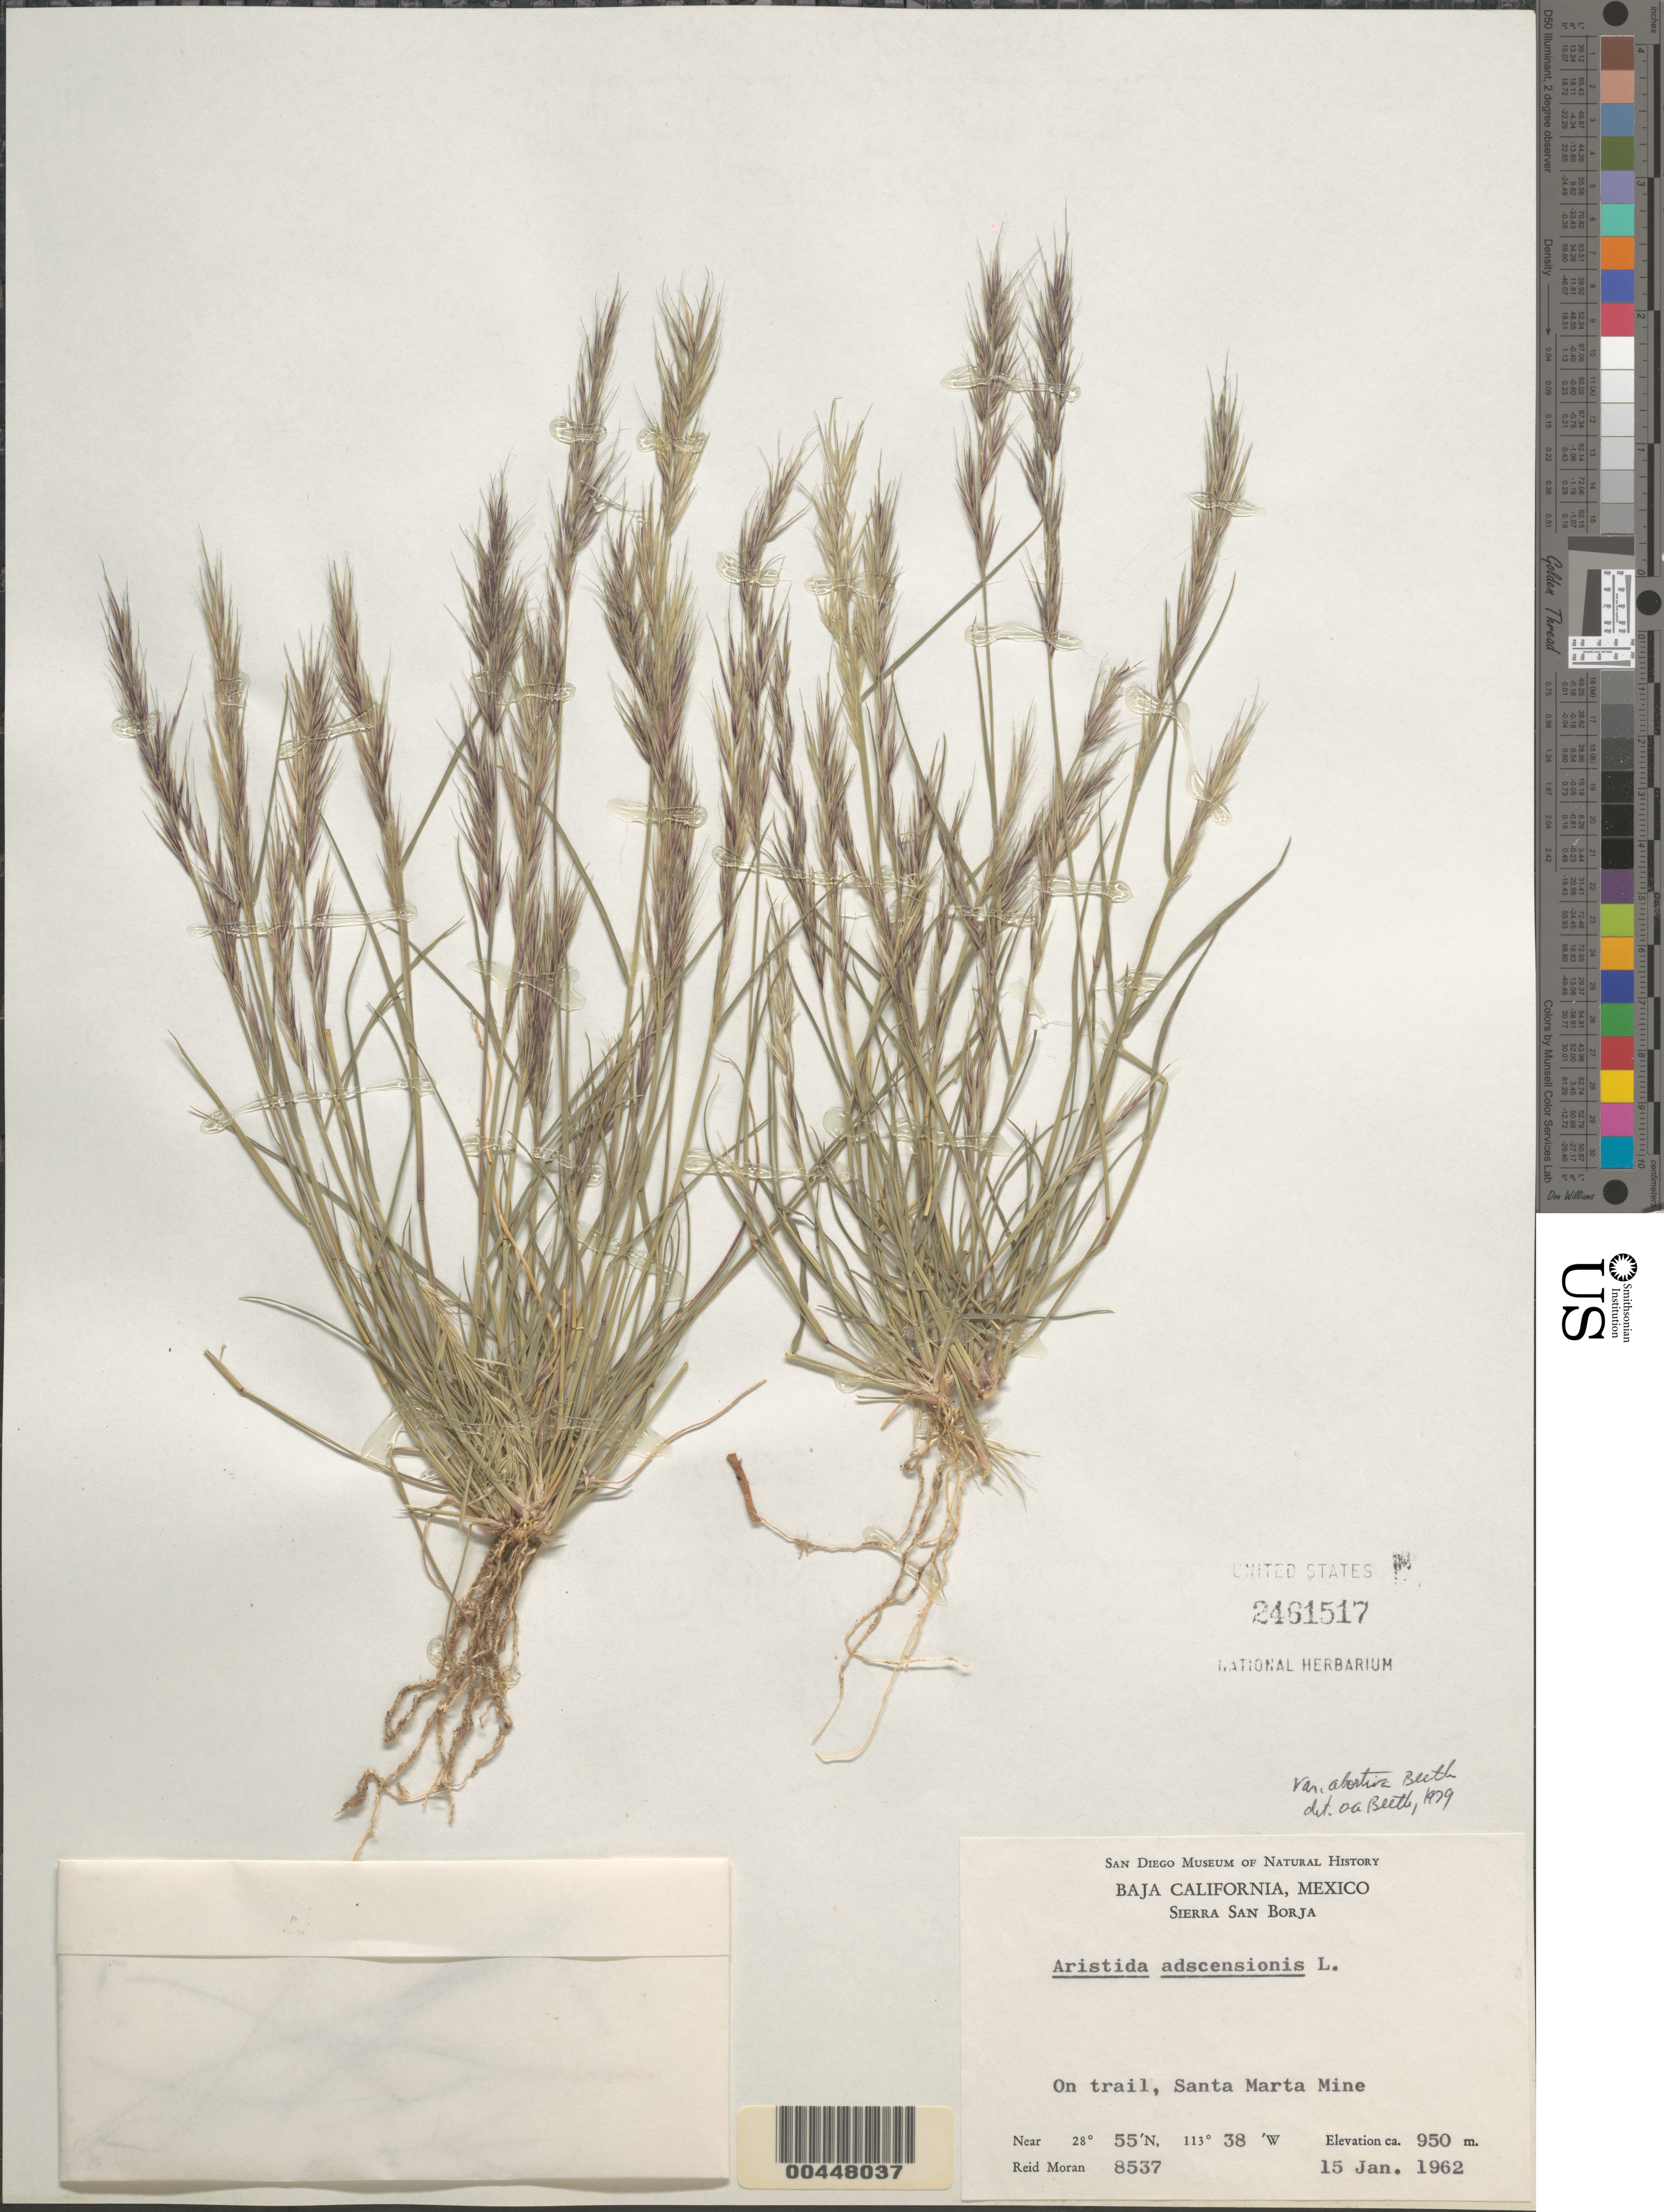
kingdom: Plantae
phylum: Tracheophyta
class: Liliopsida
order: Poales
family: Poaceae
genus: Aristida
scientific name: Aristida adscensionis var. abortiva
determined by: Beetle, O. A.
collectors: R. V. Moran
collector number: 8537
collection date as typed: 15 Jan 1962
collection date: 1962-01-15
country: Mexico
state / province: Baja California Sur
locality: Sierra San Borja, Santa Marta Mine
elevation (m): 950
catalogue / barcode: US 2461517